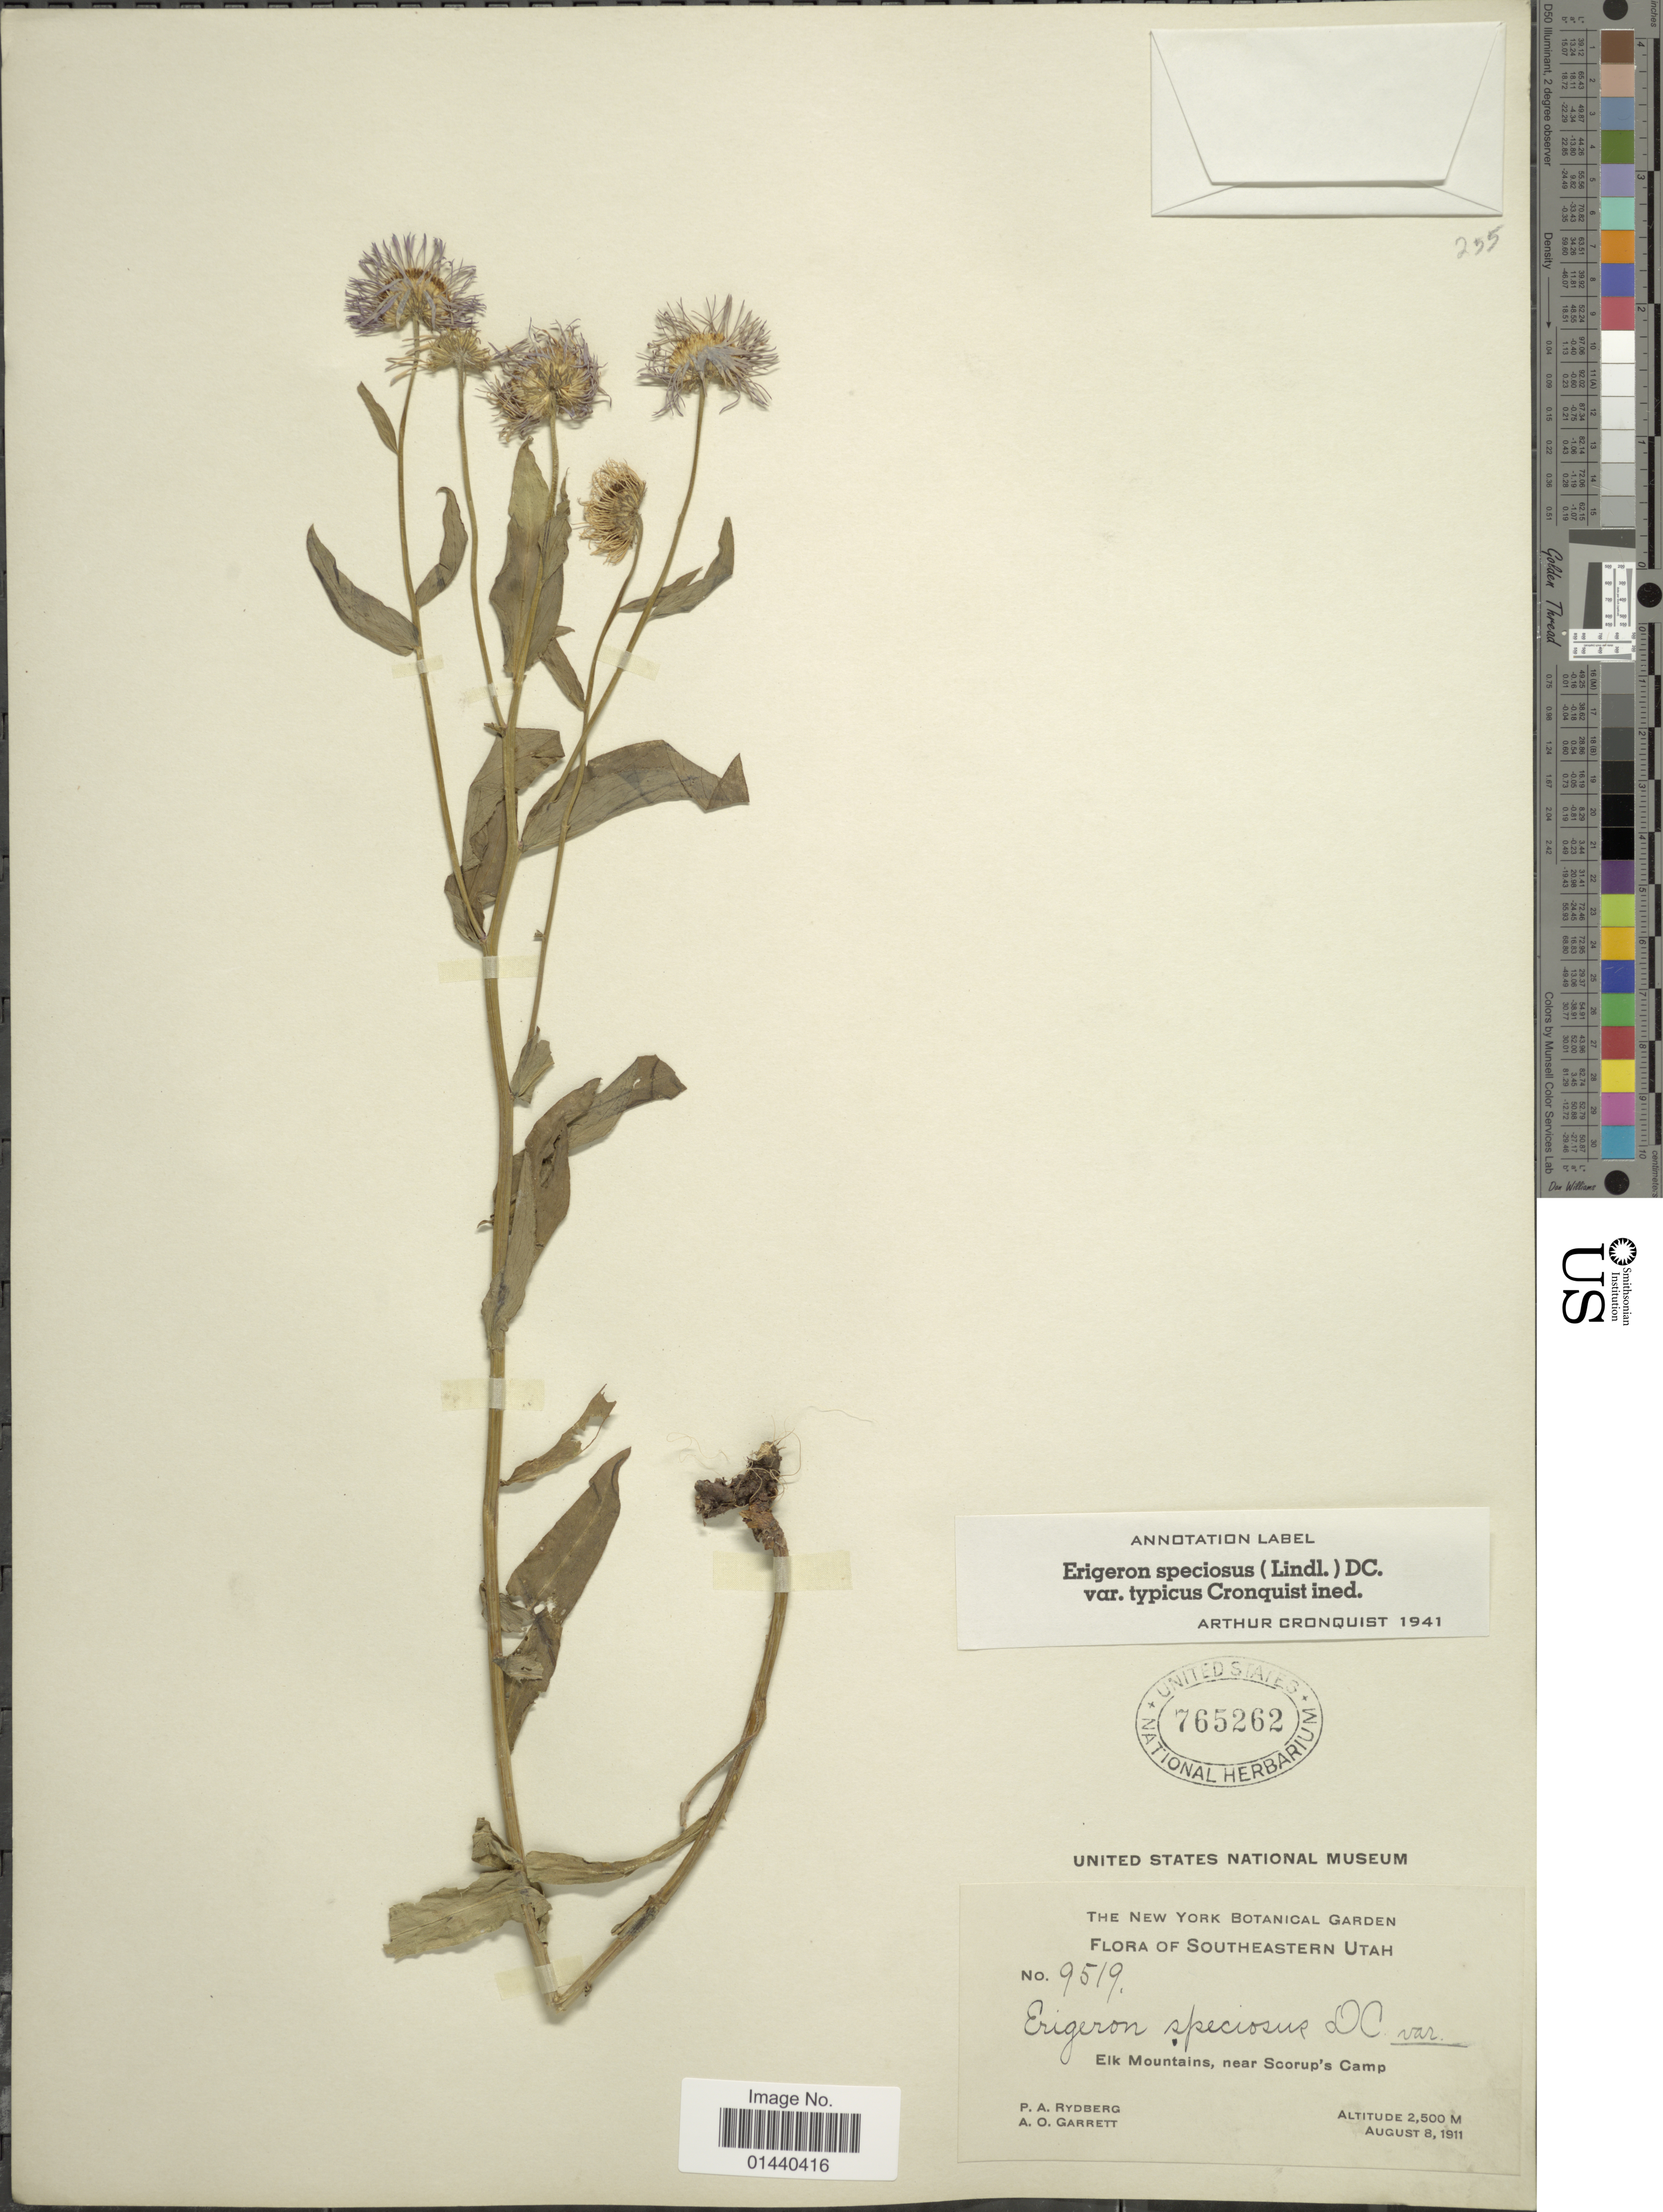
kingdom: Plantae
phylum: Tracheophyta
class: Magnoliopsida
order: Asterales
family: Asteraceae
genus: Erigeron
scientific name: Erigeron speciosus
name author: (Lindl.) DC.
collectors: P. A. Rydberg & A. O. Garrett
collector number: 9519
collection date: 1911-08-08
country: United States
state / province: Utah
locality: Elk Mountains, near Scorup's Camp.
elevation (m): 2500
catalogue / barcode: US 765262